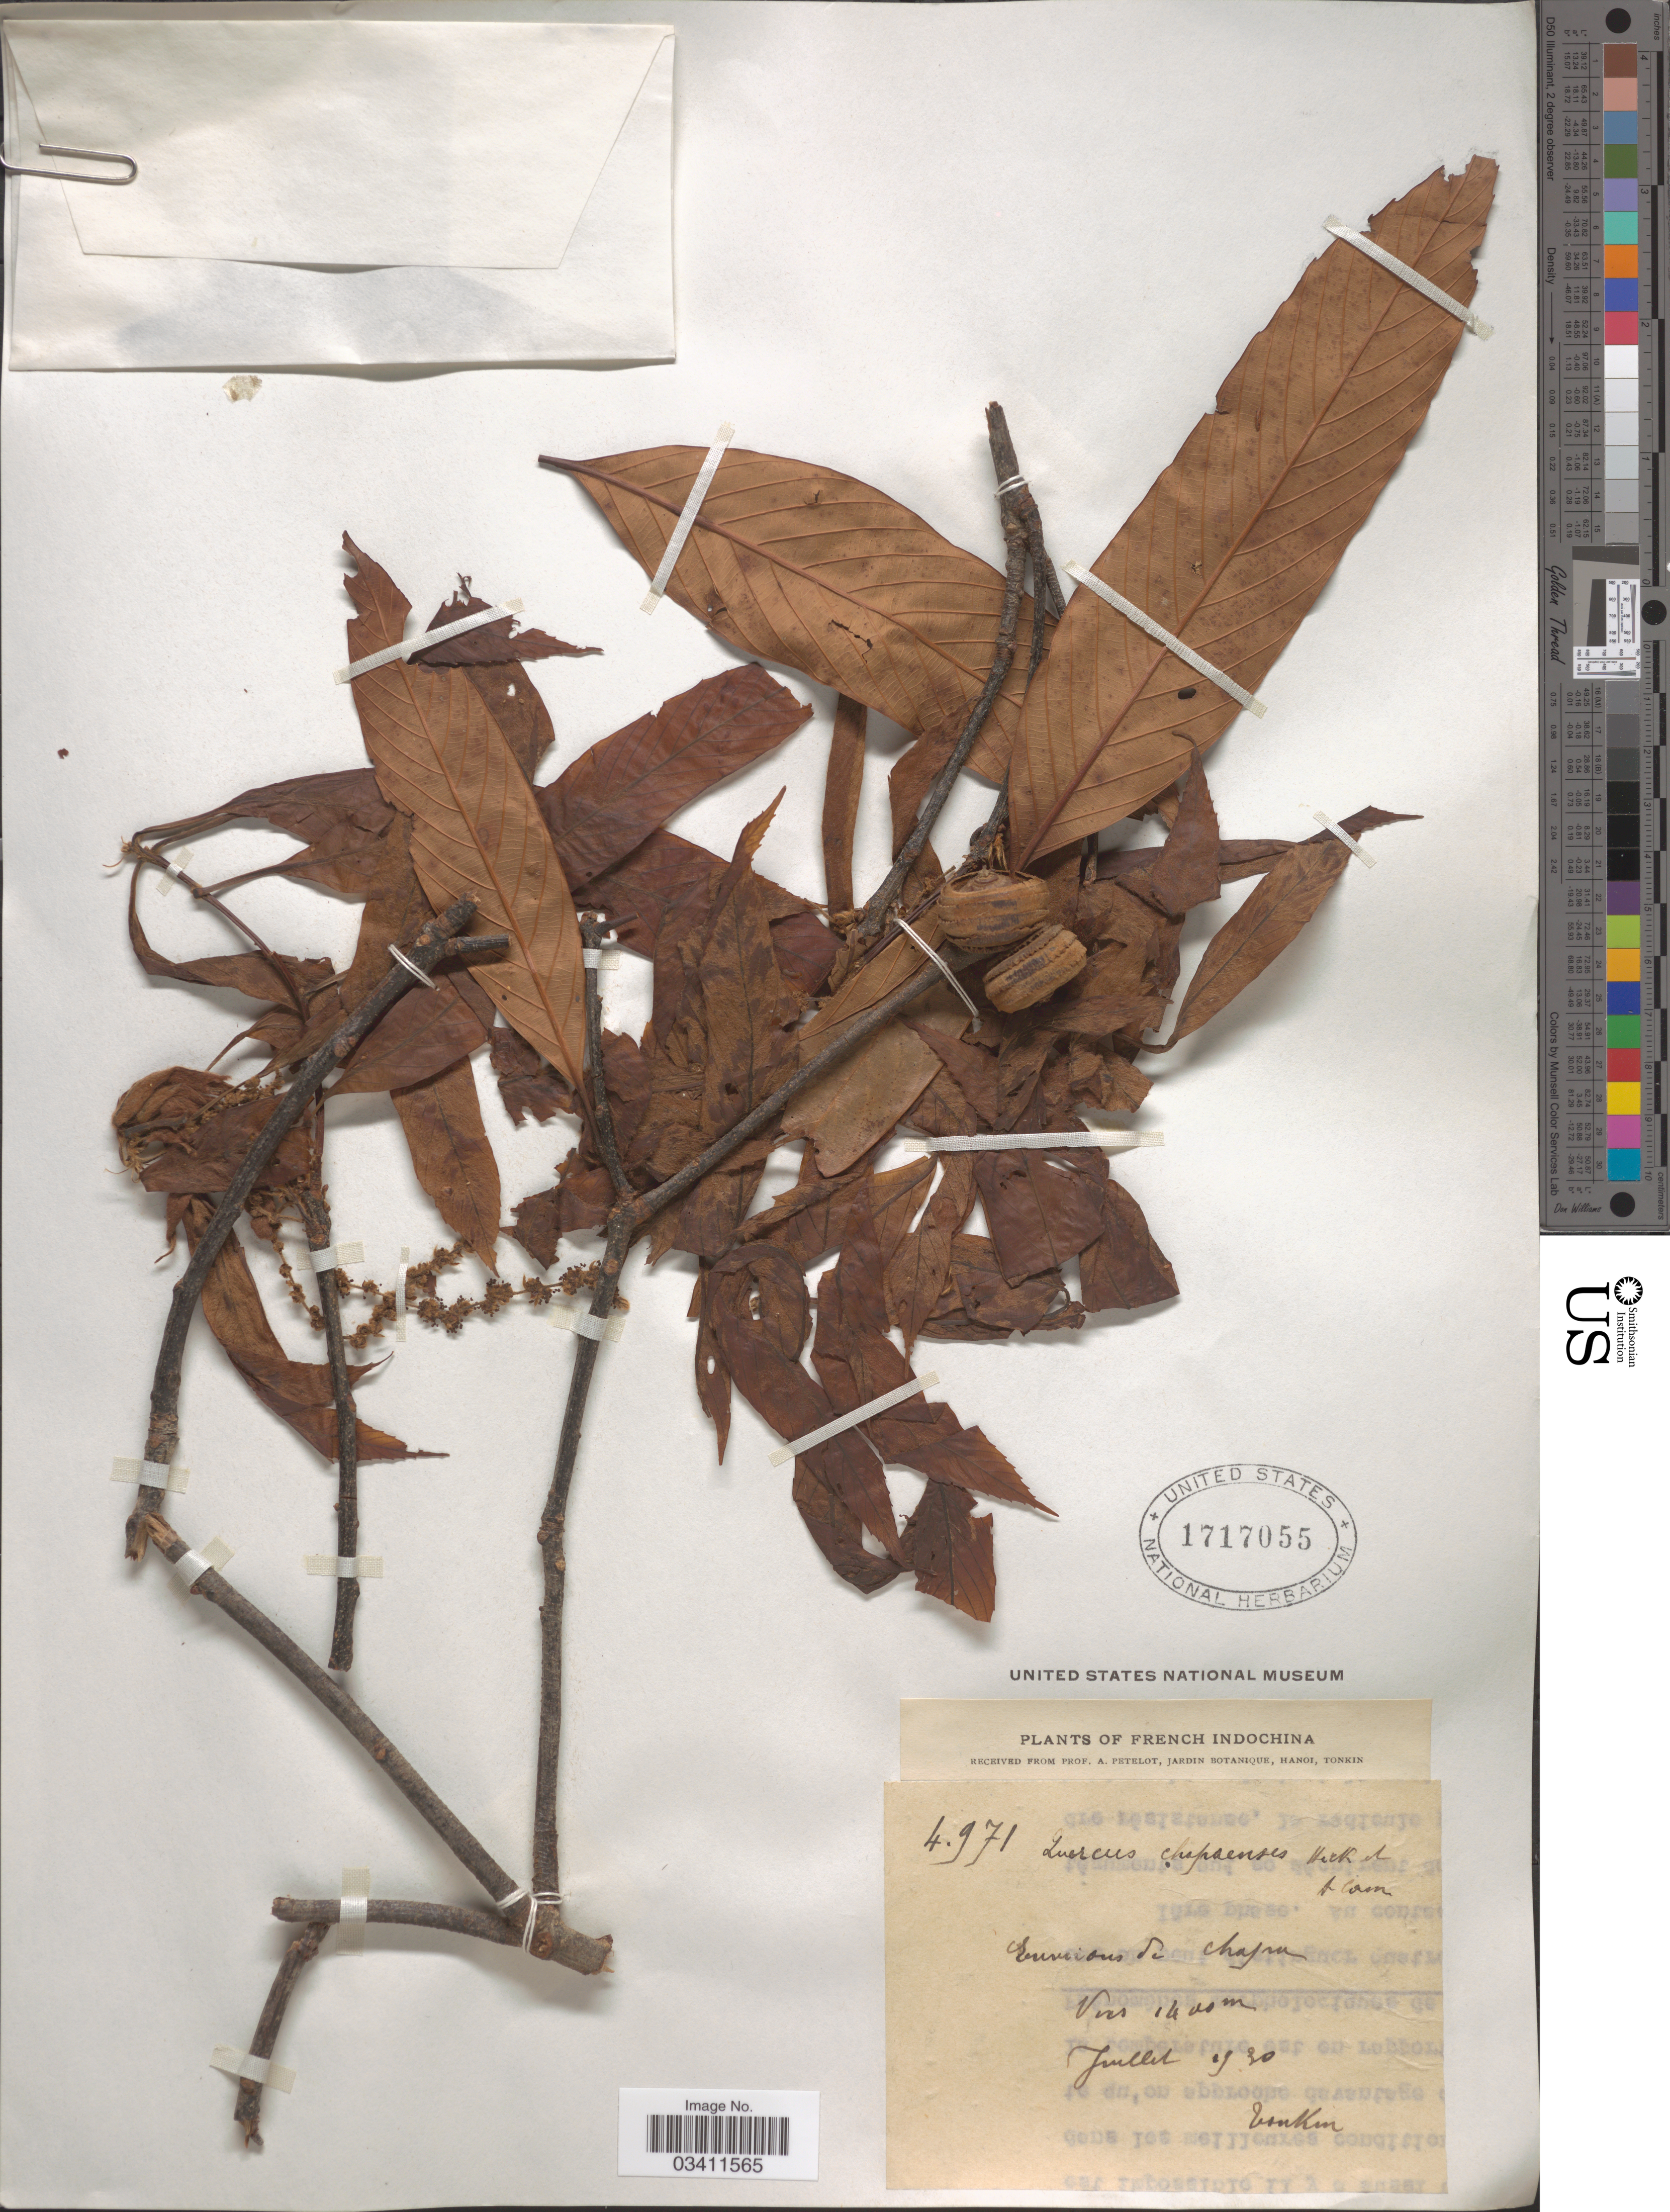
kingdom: Plantae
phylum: Tracheophyta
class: Magnoliopsida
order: Fagales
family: Fagaceae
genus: Quercus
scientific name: Quercus chapensis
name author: Hickel & A. Camus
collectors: P. A. Pételot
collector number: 4971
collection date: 1930-07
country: Vietnam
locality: French Indochina. Environs de Chapa.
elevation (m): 1400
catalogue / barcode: US 1717055